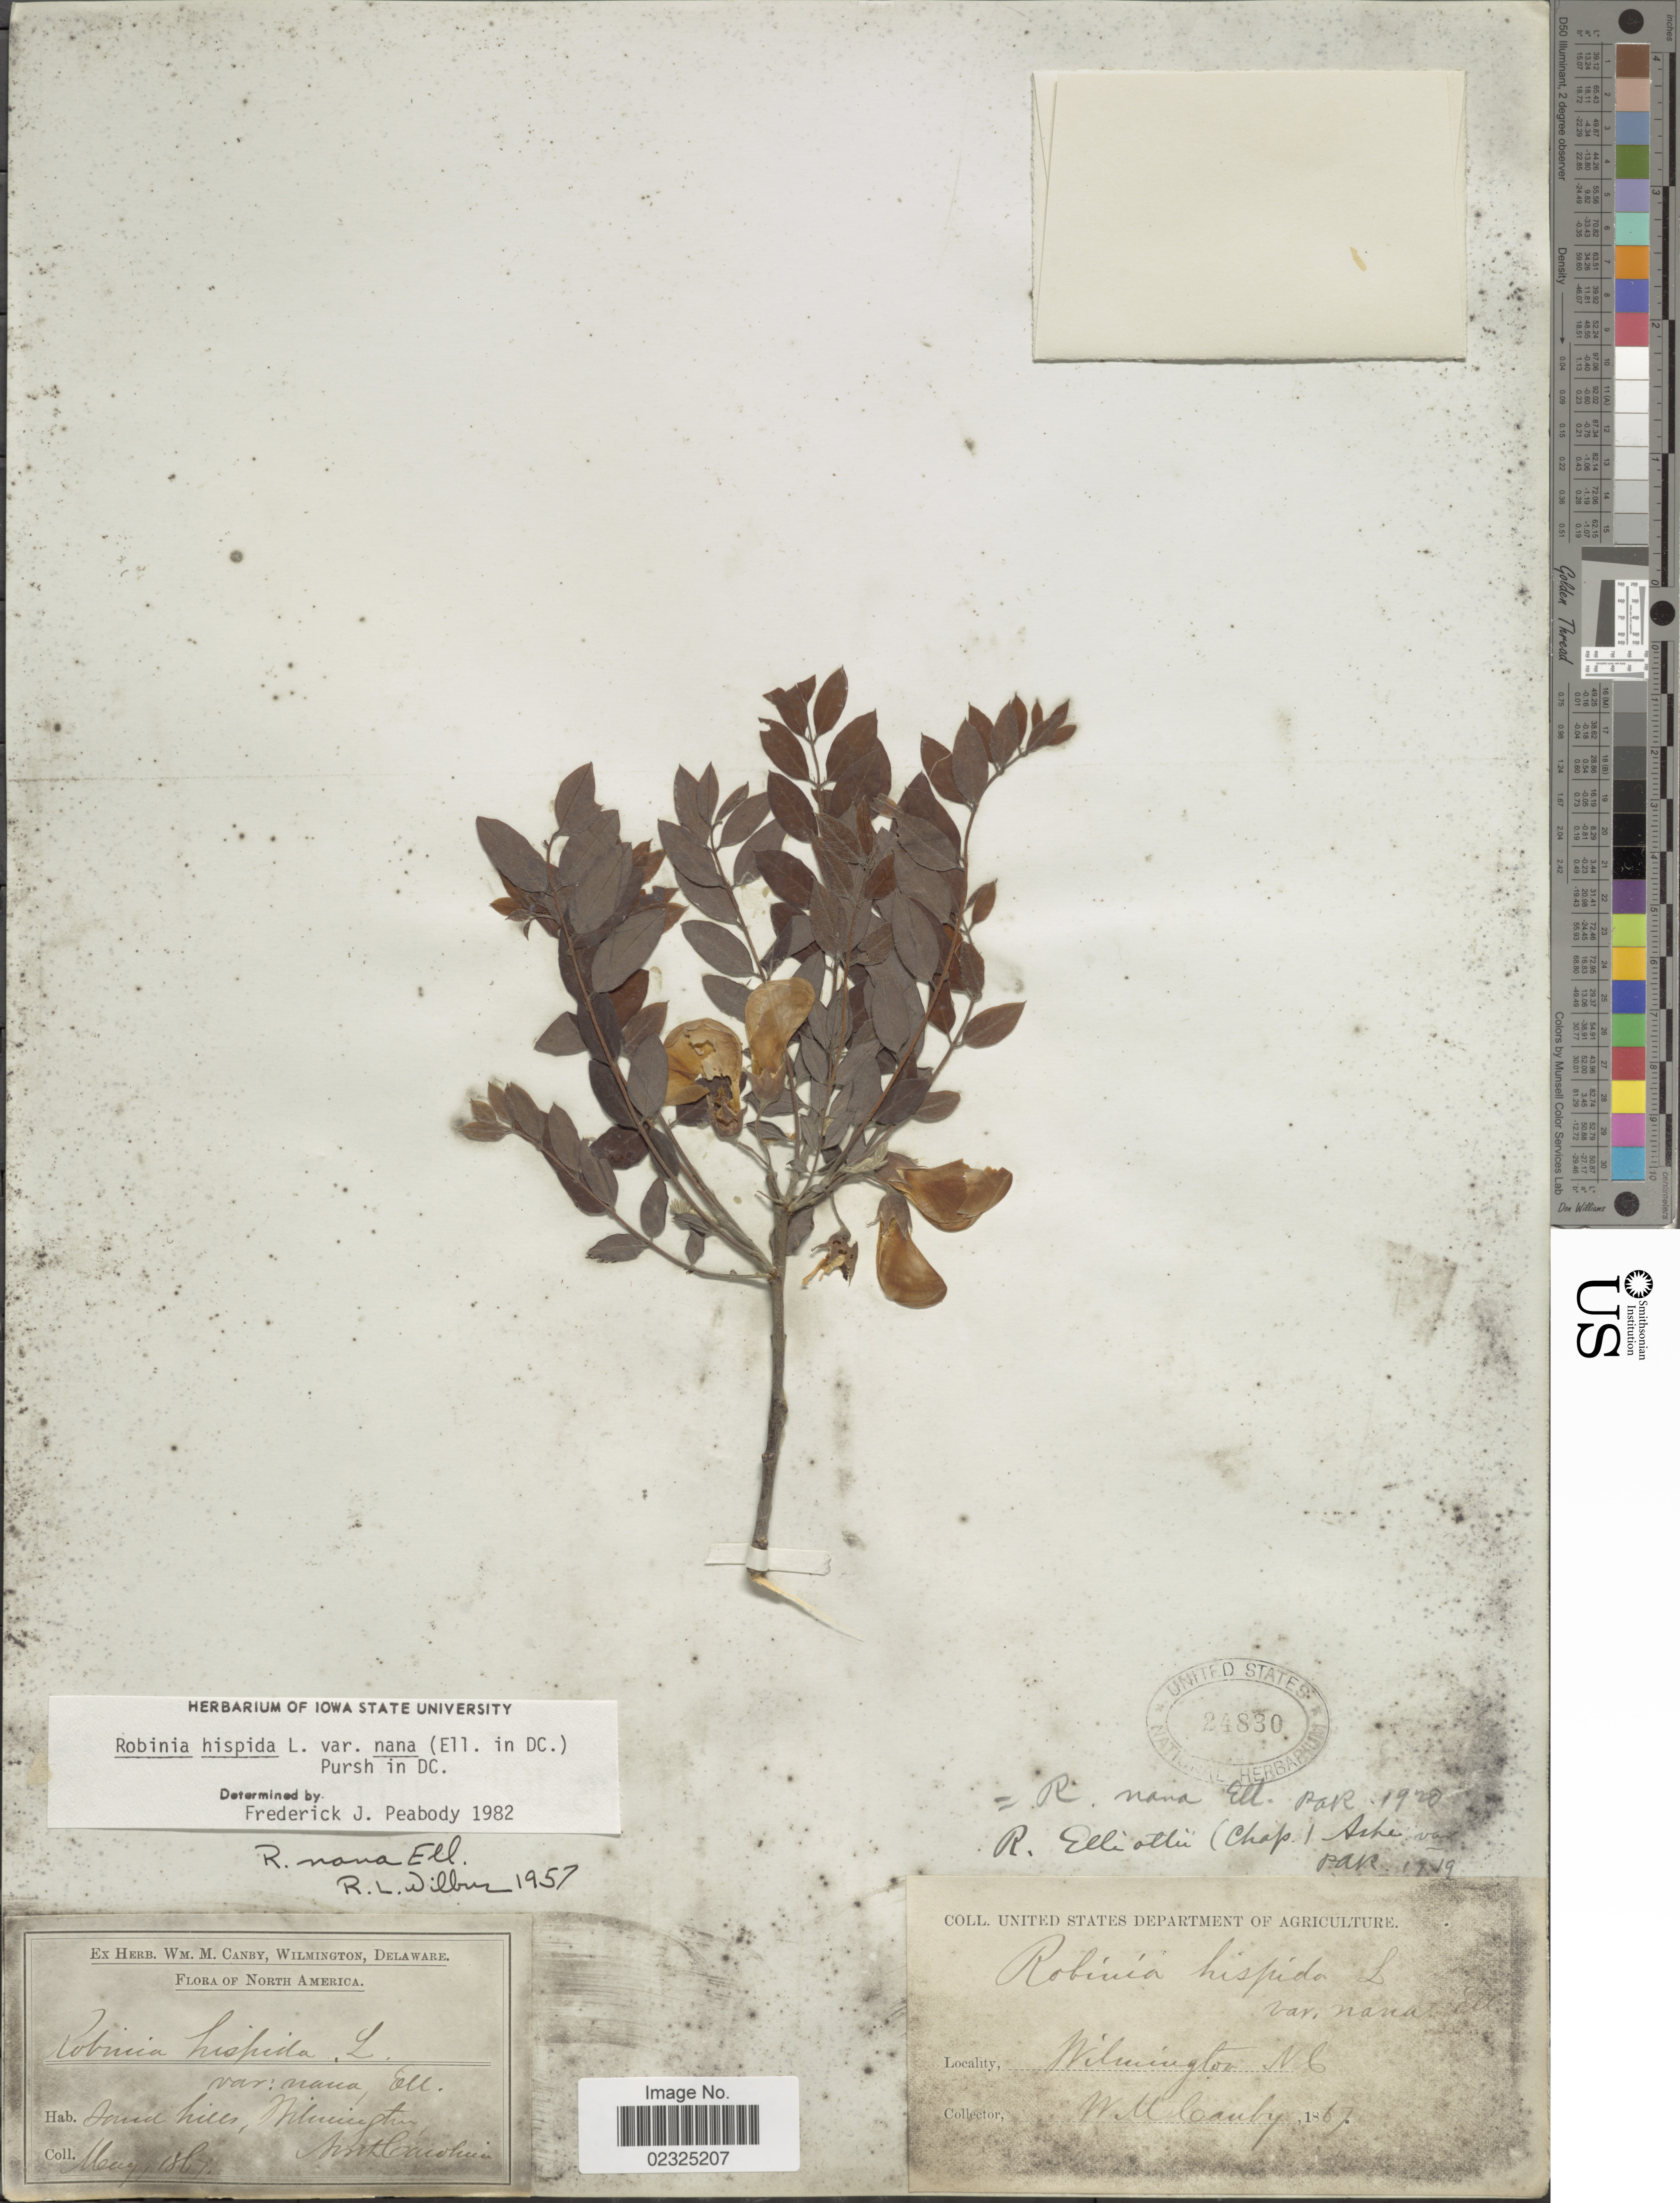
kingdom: Plantae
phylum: Tracheophyta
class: Magnoliopsida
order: Fabales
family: Fabaceae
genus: Robinia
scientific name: Robinia hispida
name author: L.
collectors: W. M. Canby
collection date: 1867-05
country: United States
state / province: North Carolina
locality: Sand hills, Wilmington.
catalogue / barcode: US 24830